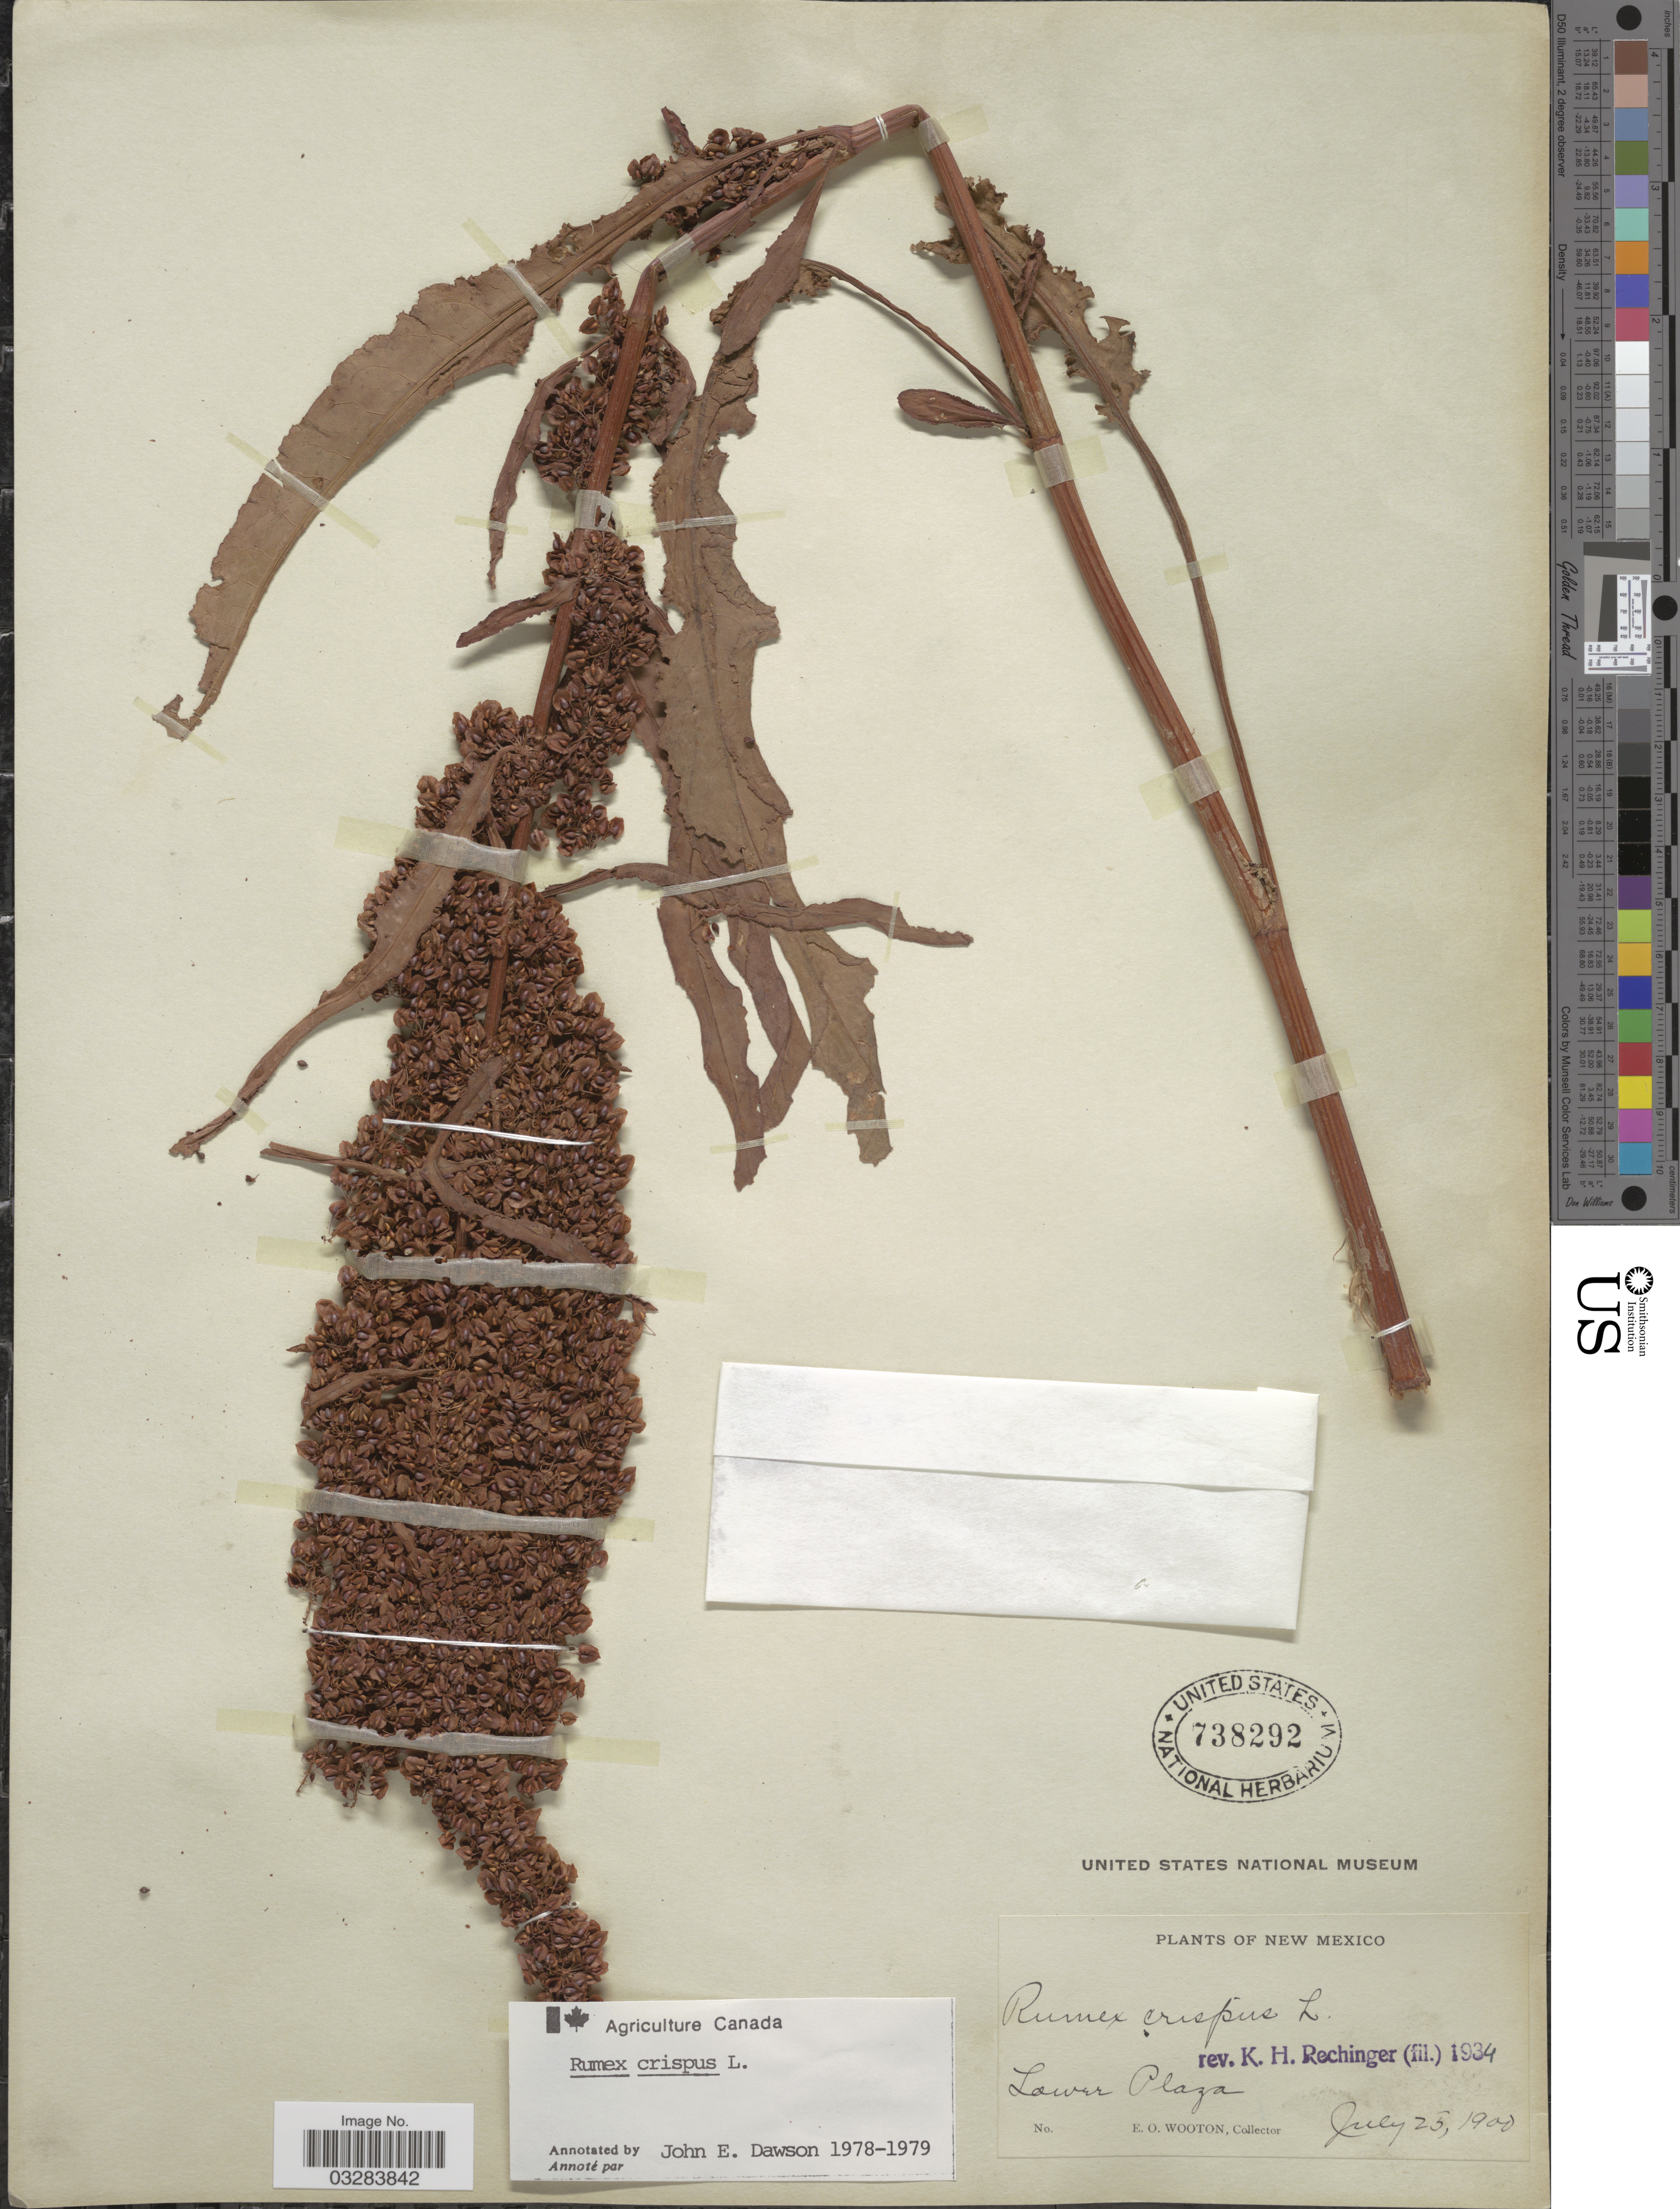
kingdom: Plantae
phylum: Tracheophyta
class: Magnoliopsida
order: Caryophyllales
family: Polygonaceae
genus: Rumex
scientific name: Rumex crispus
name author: L.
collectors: E. O. Wooton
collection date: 1900-07-25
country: United States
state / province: New Mexico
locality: Lower Plaza.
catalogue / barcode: US 738292